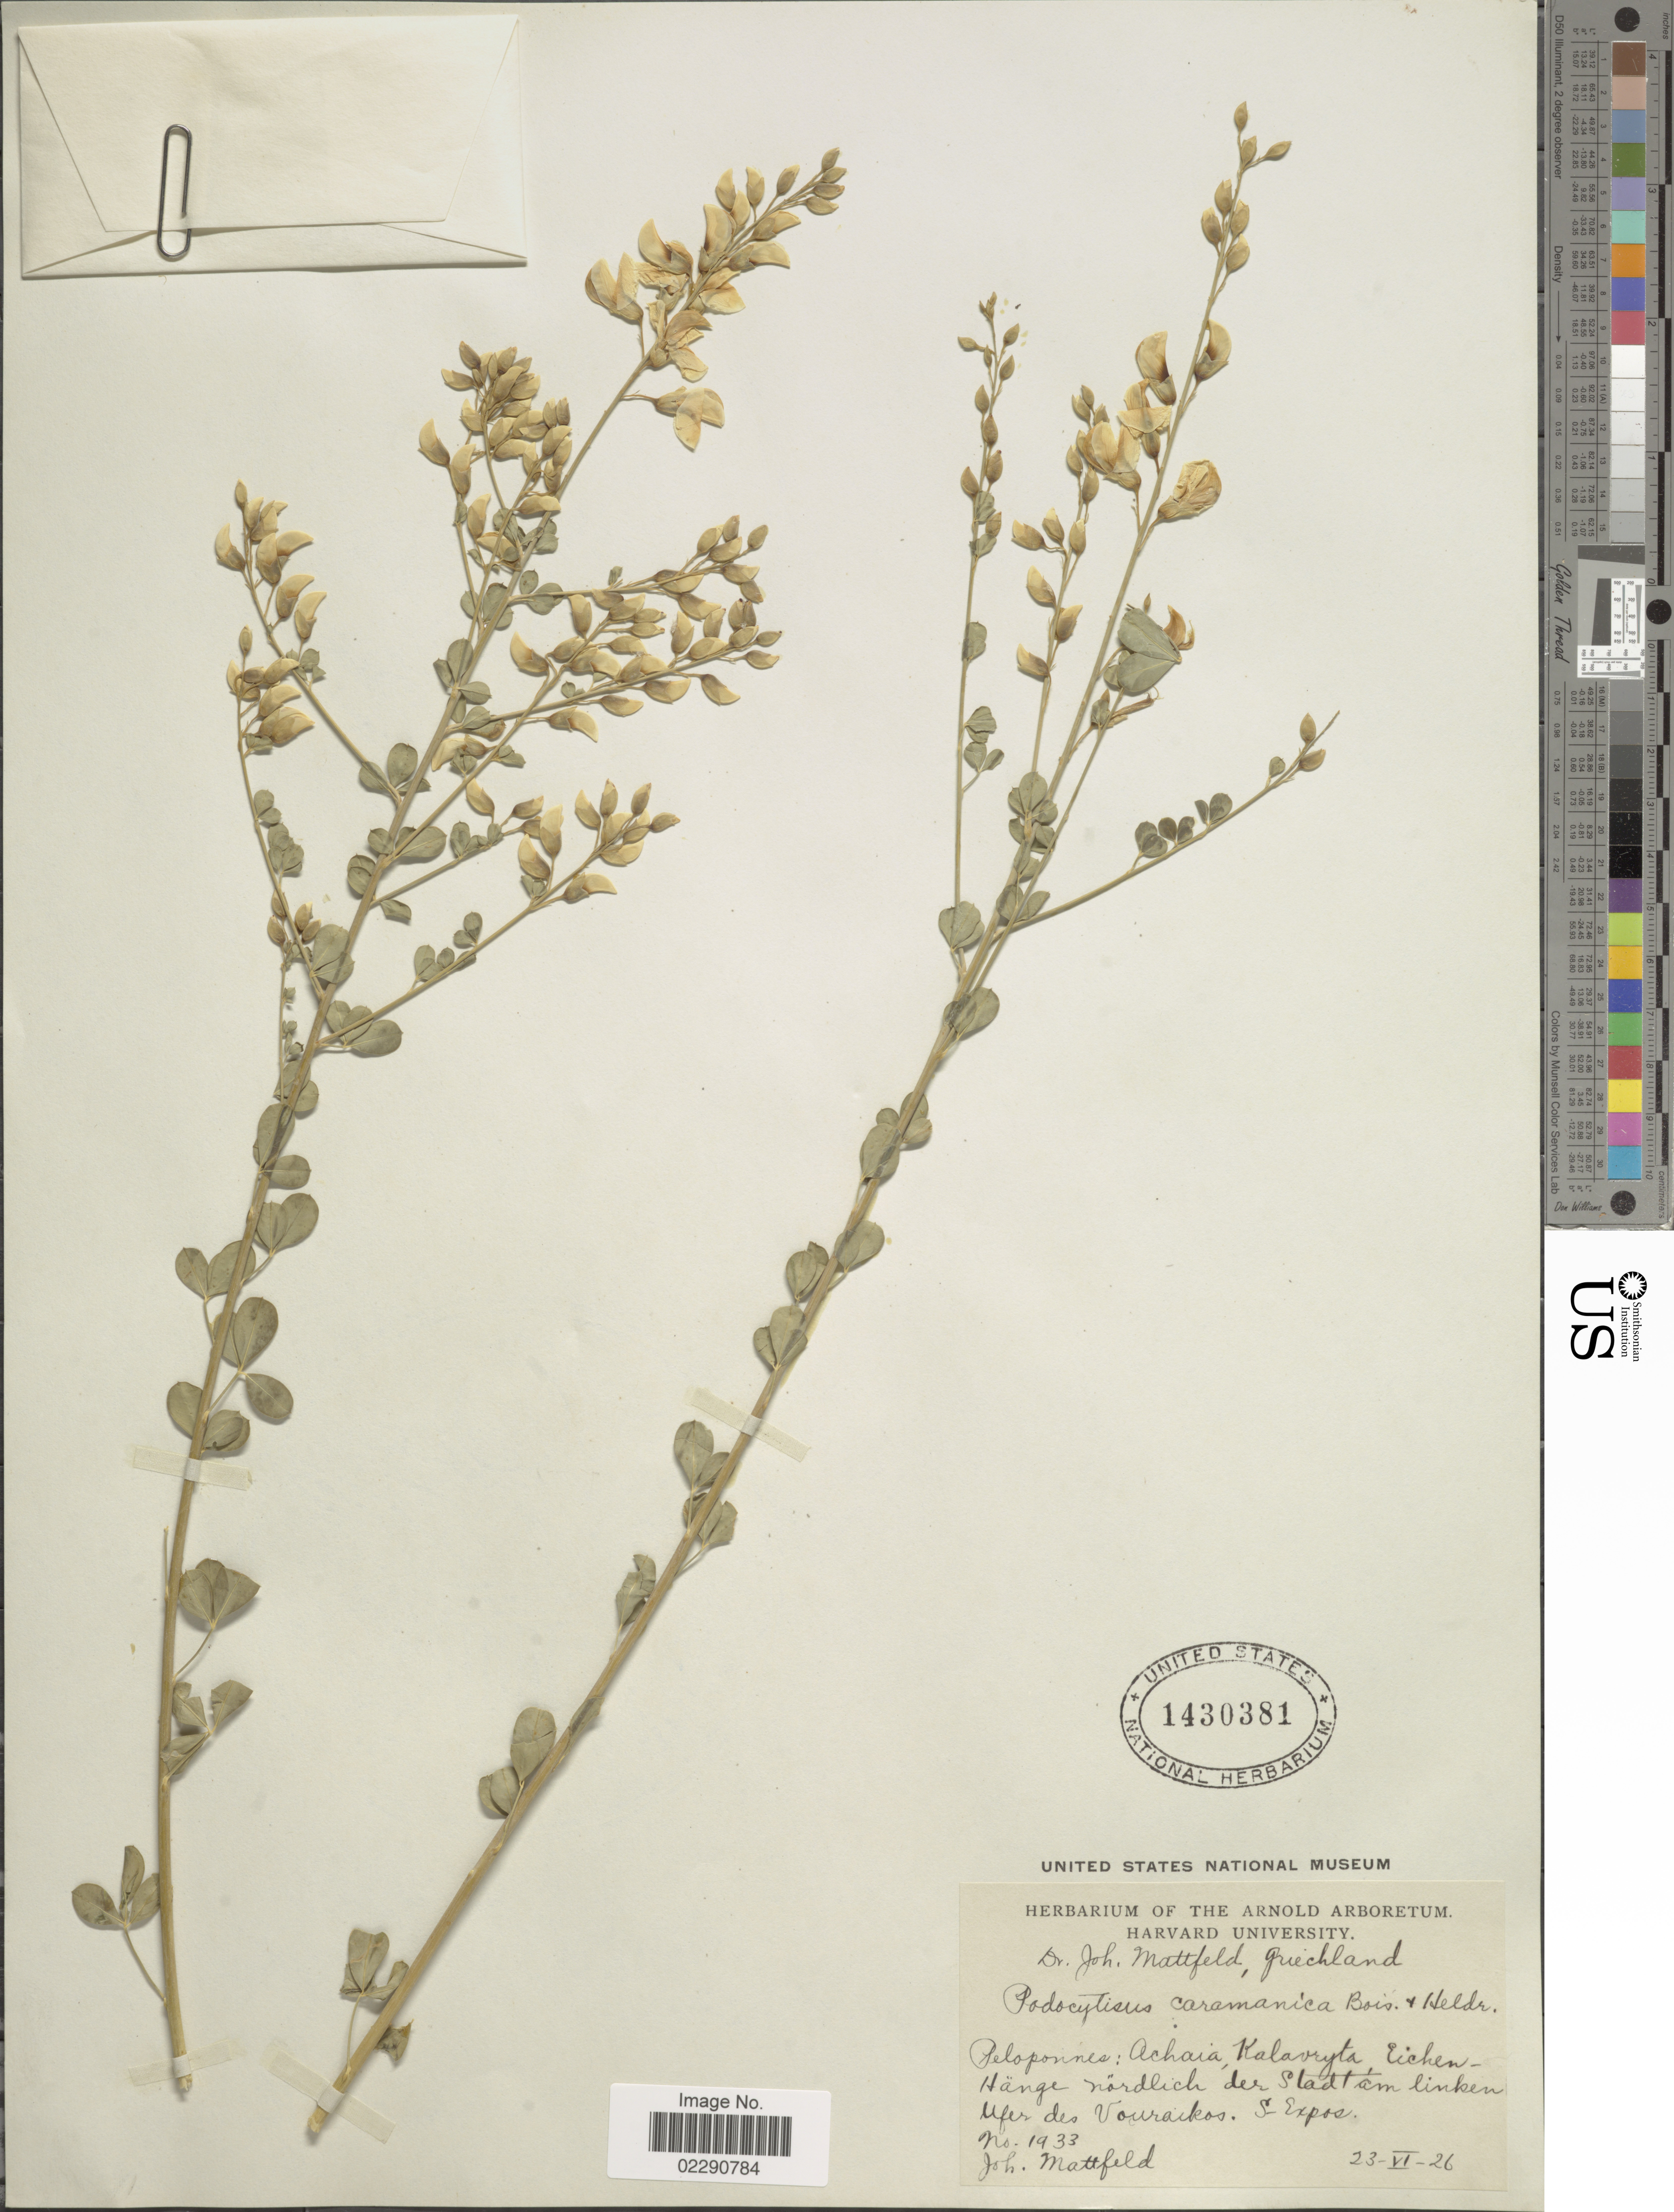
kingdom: Plantae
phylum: Tracheophyta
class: Magnoliopsida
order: Fabales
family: Fabaceae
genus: Podocytisus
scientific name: Podocytisus caramanicus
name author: Boiss. & Heldr.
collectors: J. Mattfeld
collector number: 1933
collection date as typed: Transcribed d/m/y: 23/6/26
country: Greece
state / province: Peloponnese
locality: Griechland, Peloponnes, Achaia, Kalavryta, Eicken-Hange nordlich der Stad tam linken ufer des Vouraikos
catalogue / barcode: US 1430381